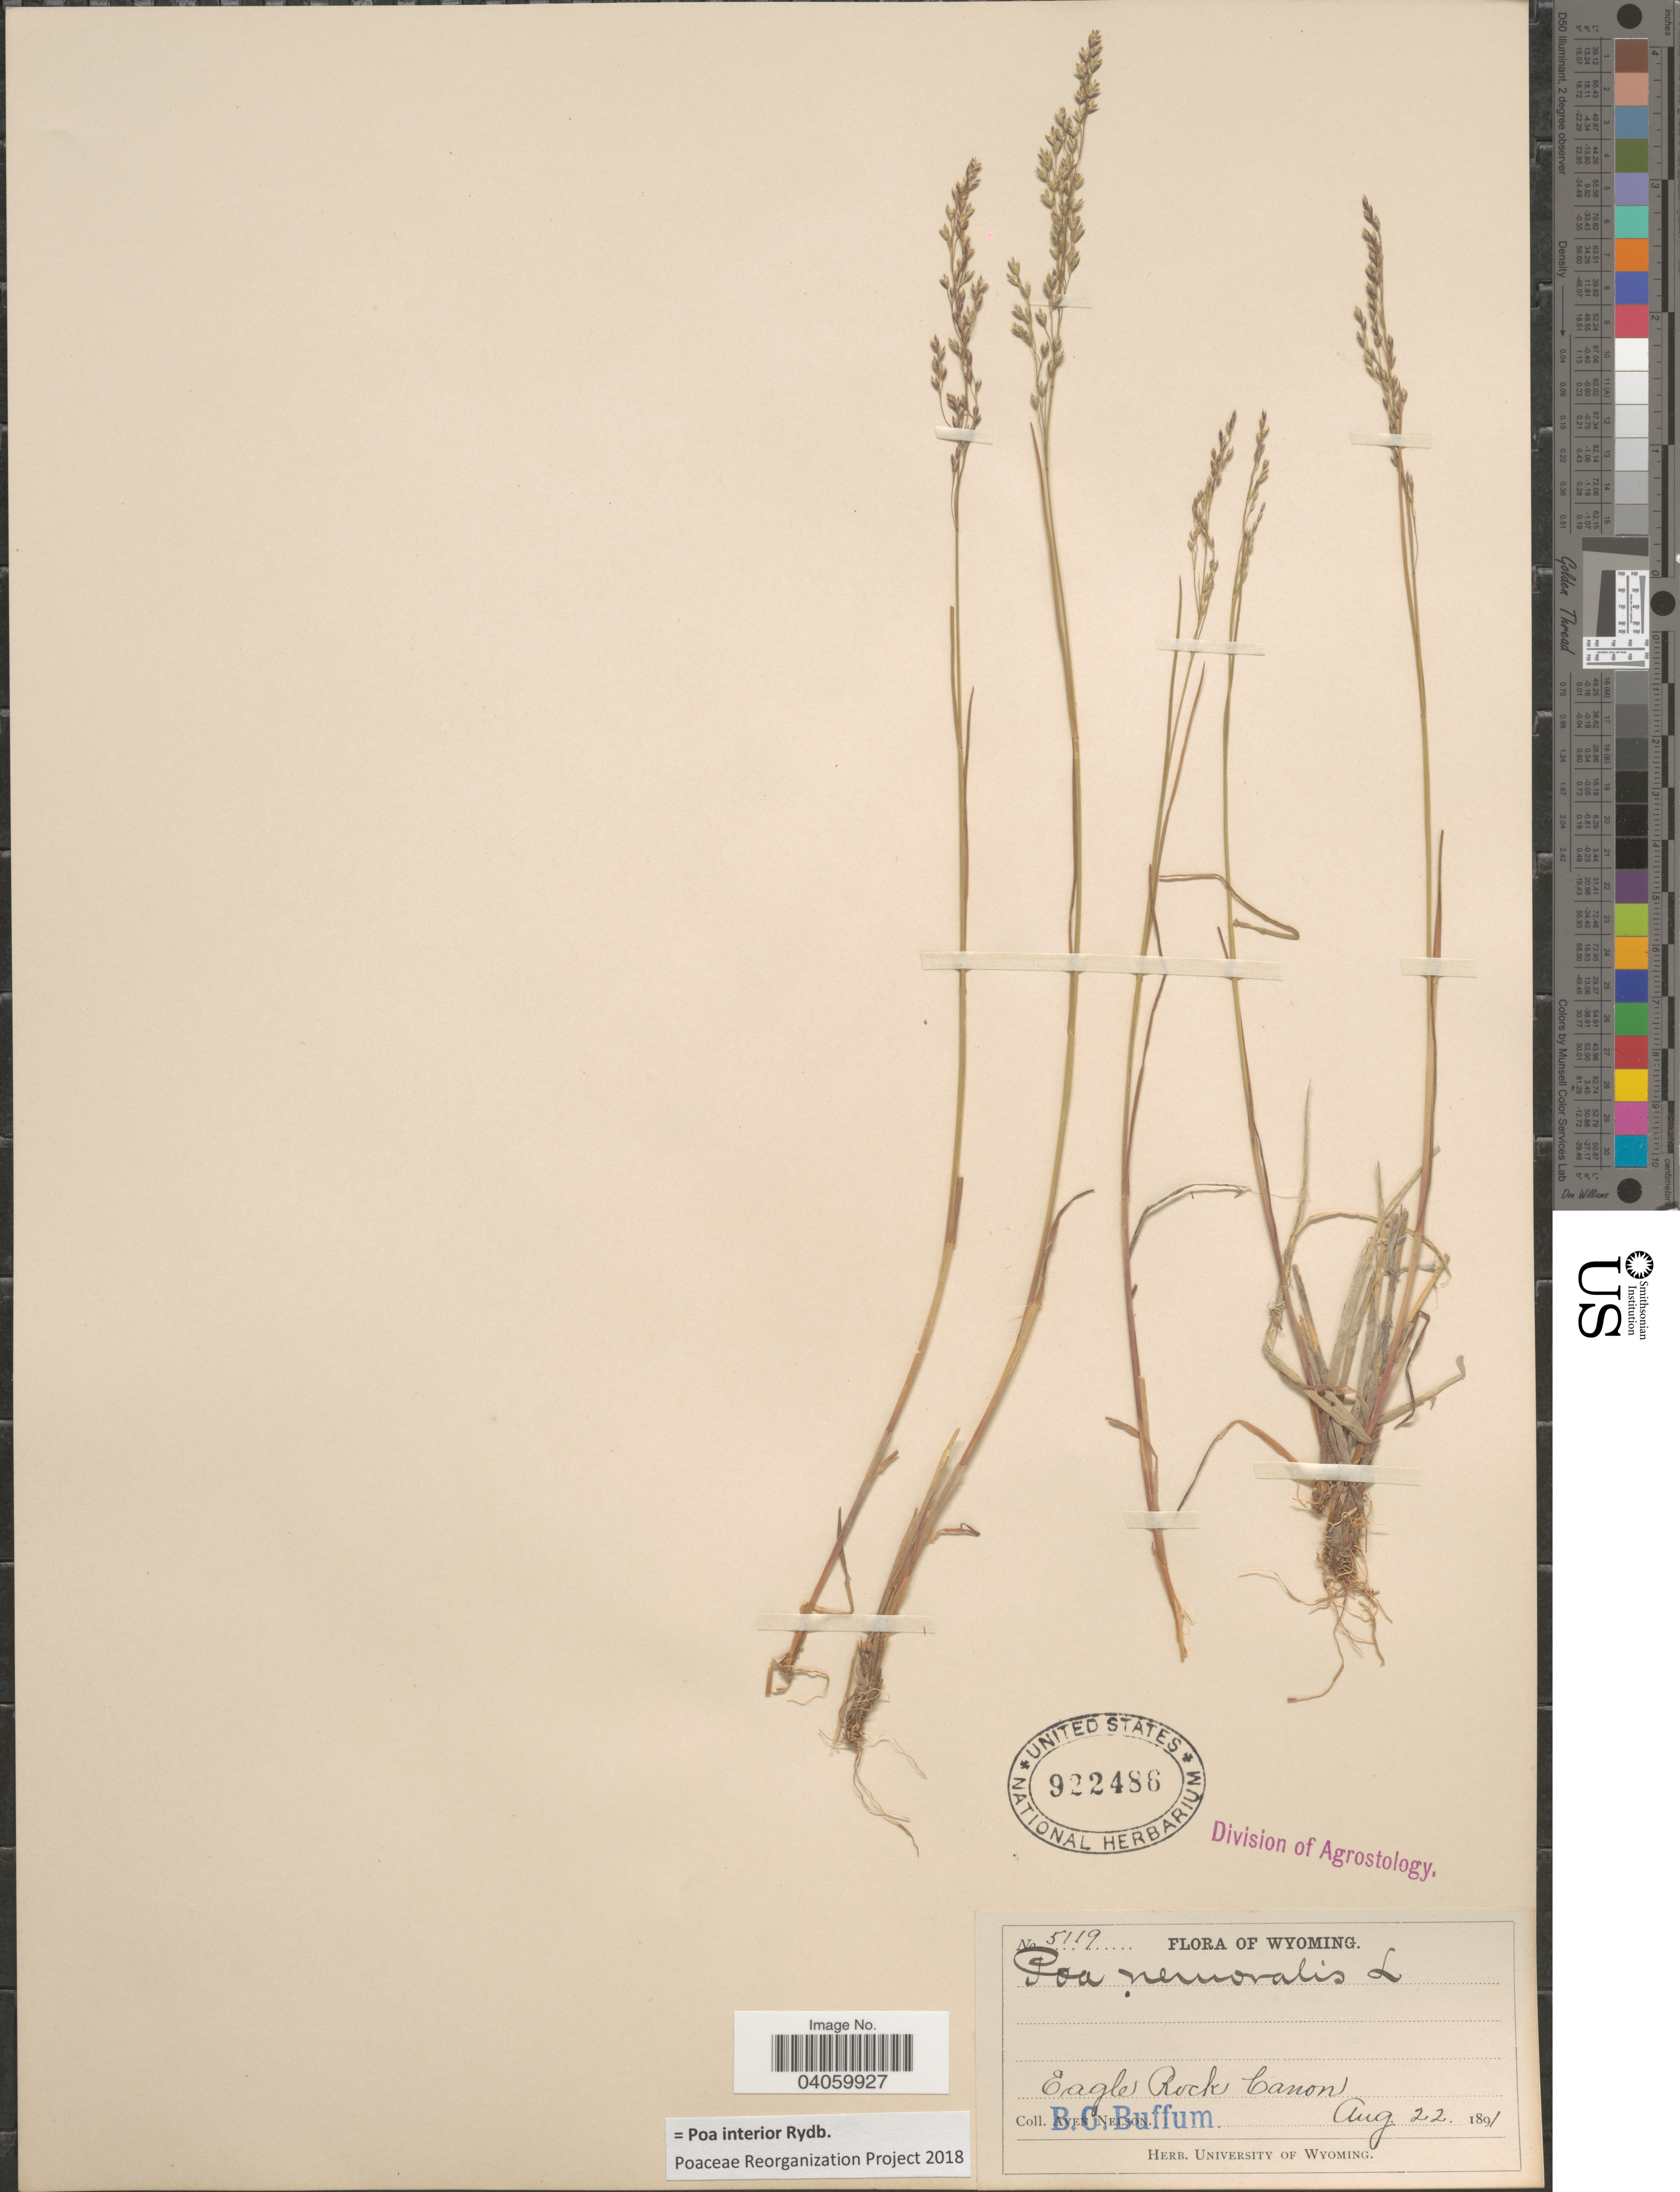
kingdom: Plantae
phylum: Tracheophyta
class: Liliopsida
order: Poales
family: Poaceae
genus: Poa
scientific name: Poa interior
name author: Rydb.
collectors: B. Buffum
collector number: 5119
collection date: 1891-08-22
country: United States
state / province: Wyoming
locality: Eagle Rock Canon.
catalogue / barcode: US 922486